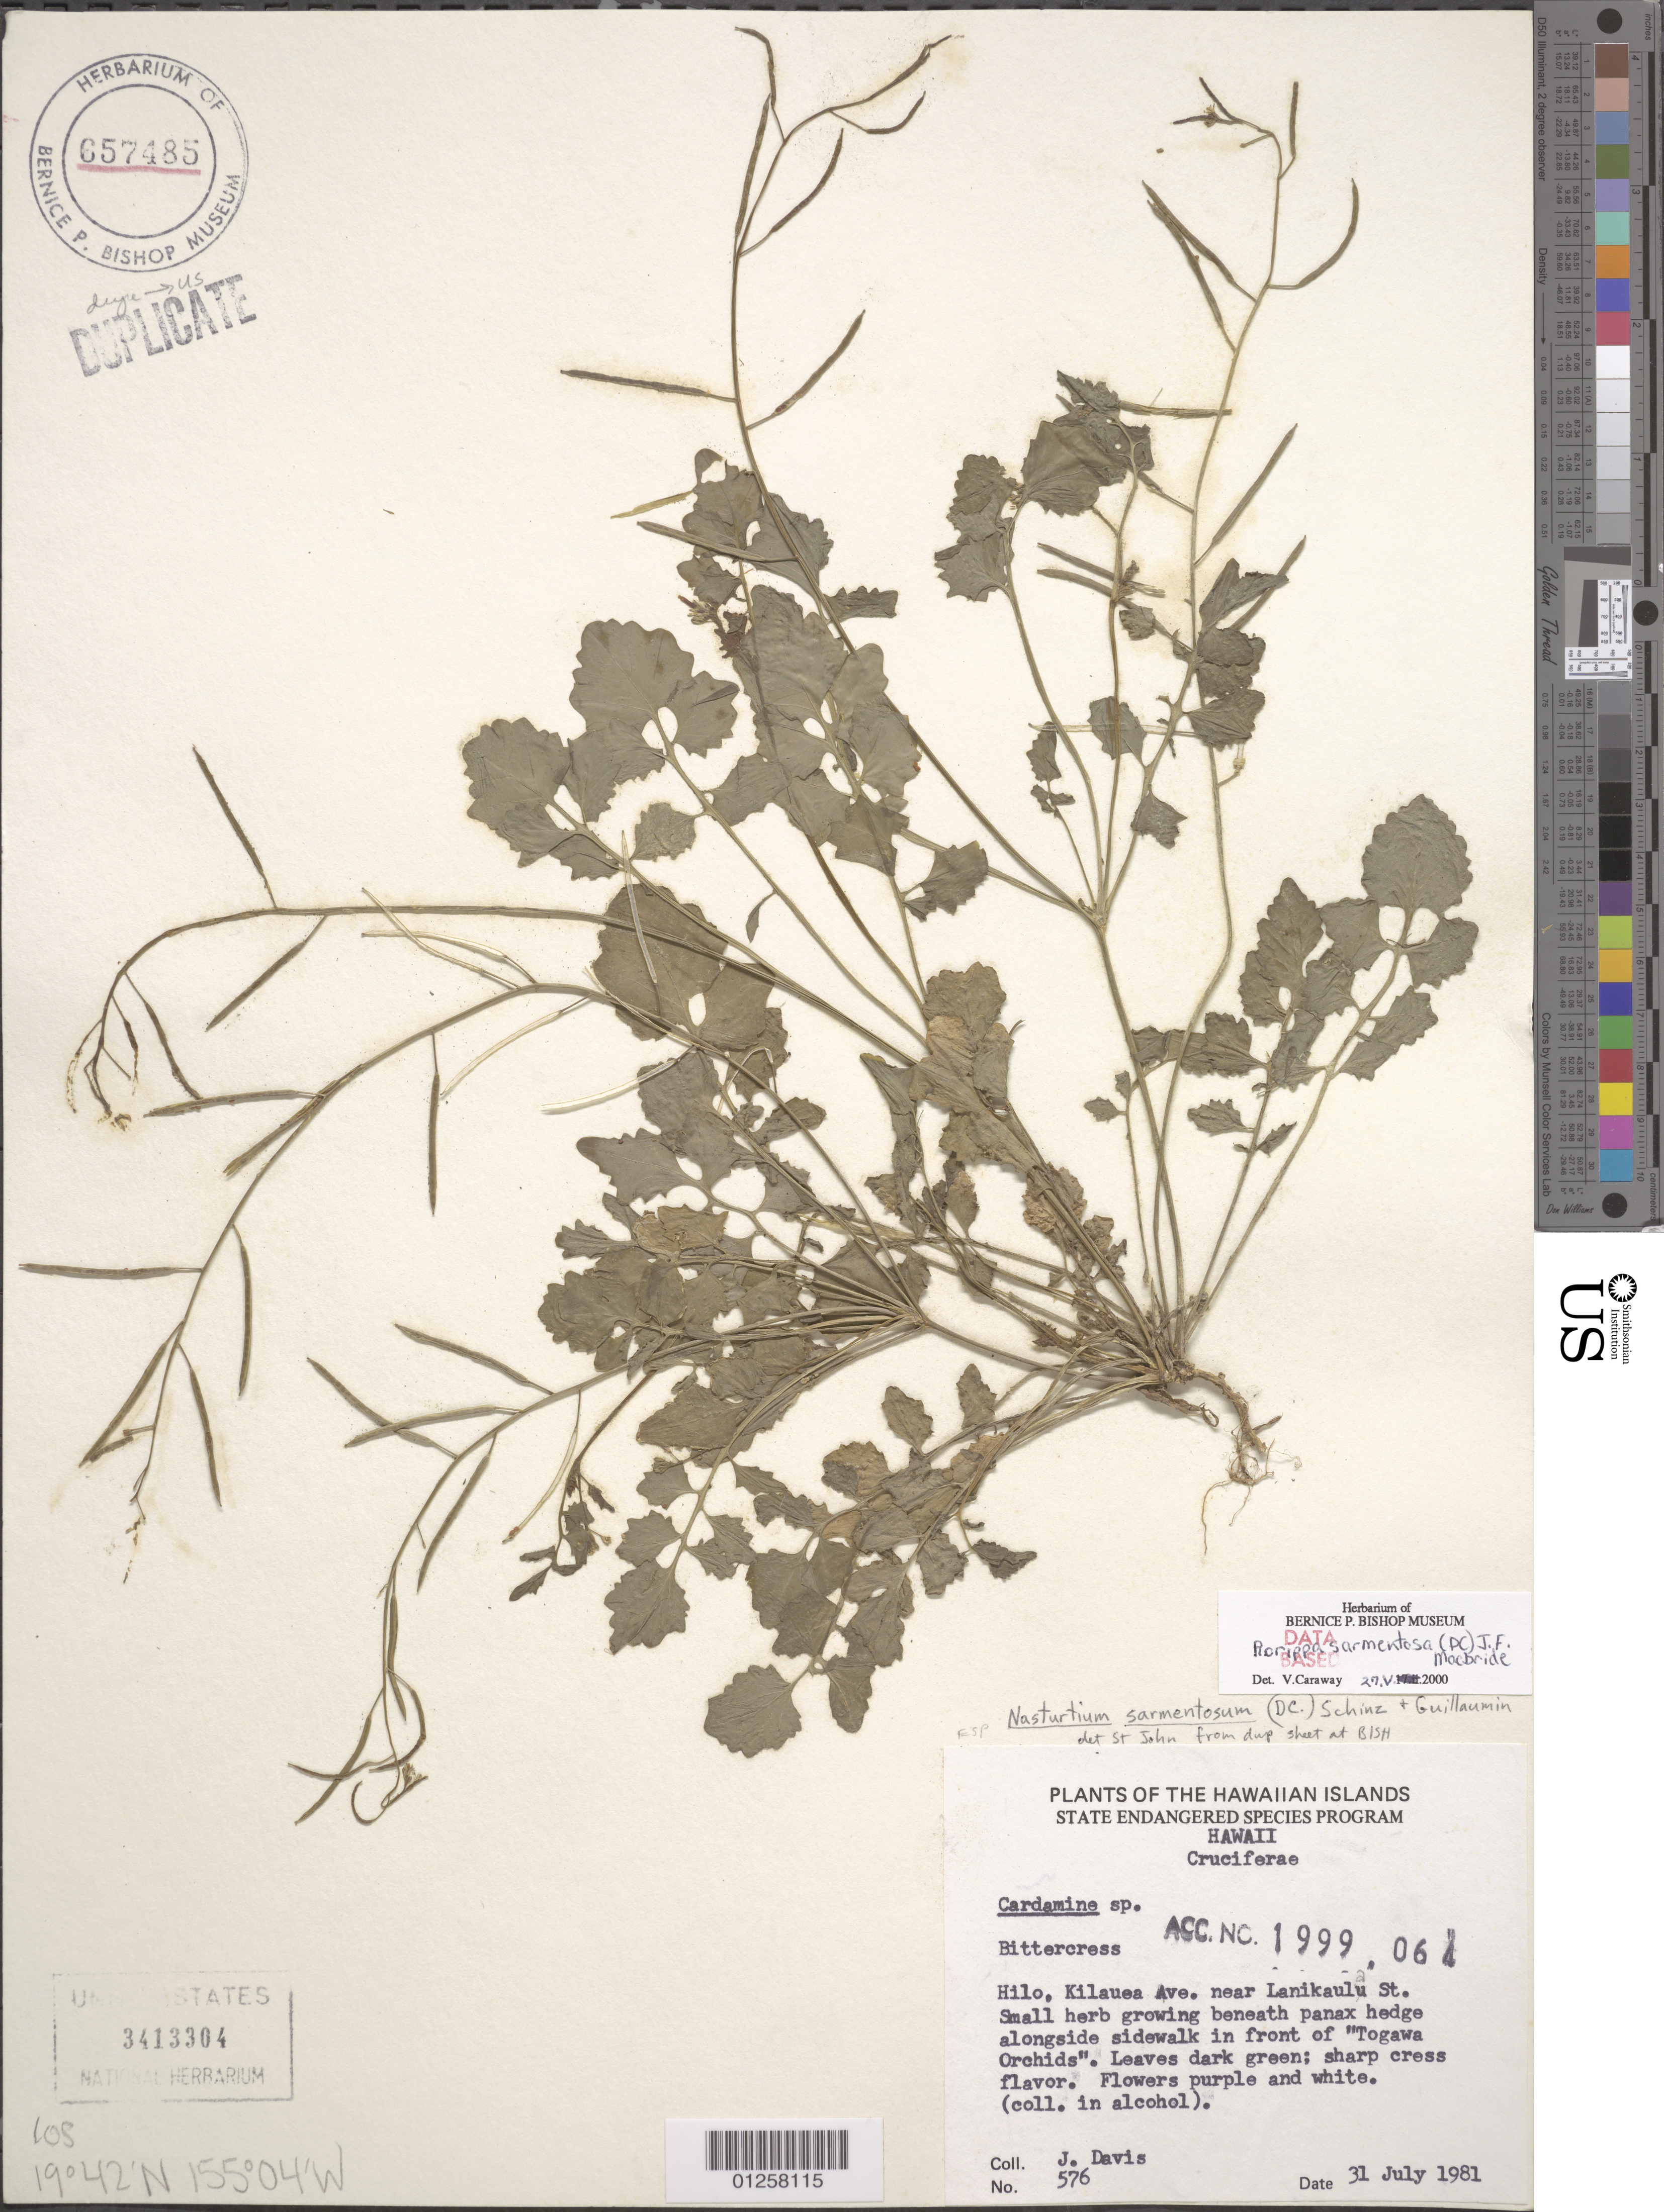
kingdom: Plantae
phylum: Tracheophyta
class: Magnoliopsida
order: Brassicales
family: Brassicaceae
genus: Rorippa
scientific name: Rorippa sarmentosa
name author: (Sol. ex G. Forst.) J.F. Macbr.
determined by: Caraway, V.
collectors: J. Davis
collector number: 576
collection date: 1981-07-31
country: United States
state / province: Hawaii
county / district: Hawaii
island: Hawaii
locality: Hilo, Kilauea Ave. near Lanikaulu St.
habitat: Alongside sidewalk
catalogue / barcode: US 3413304